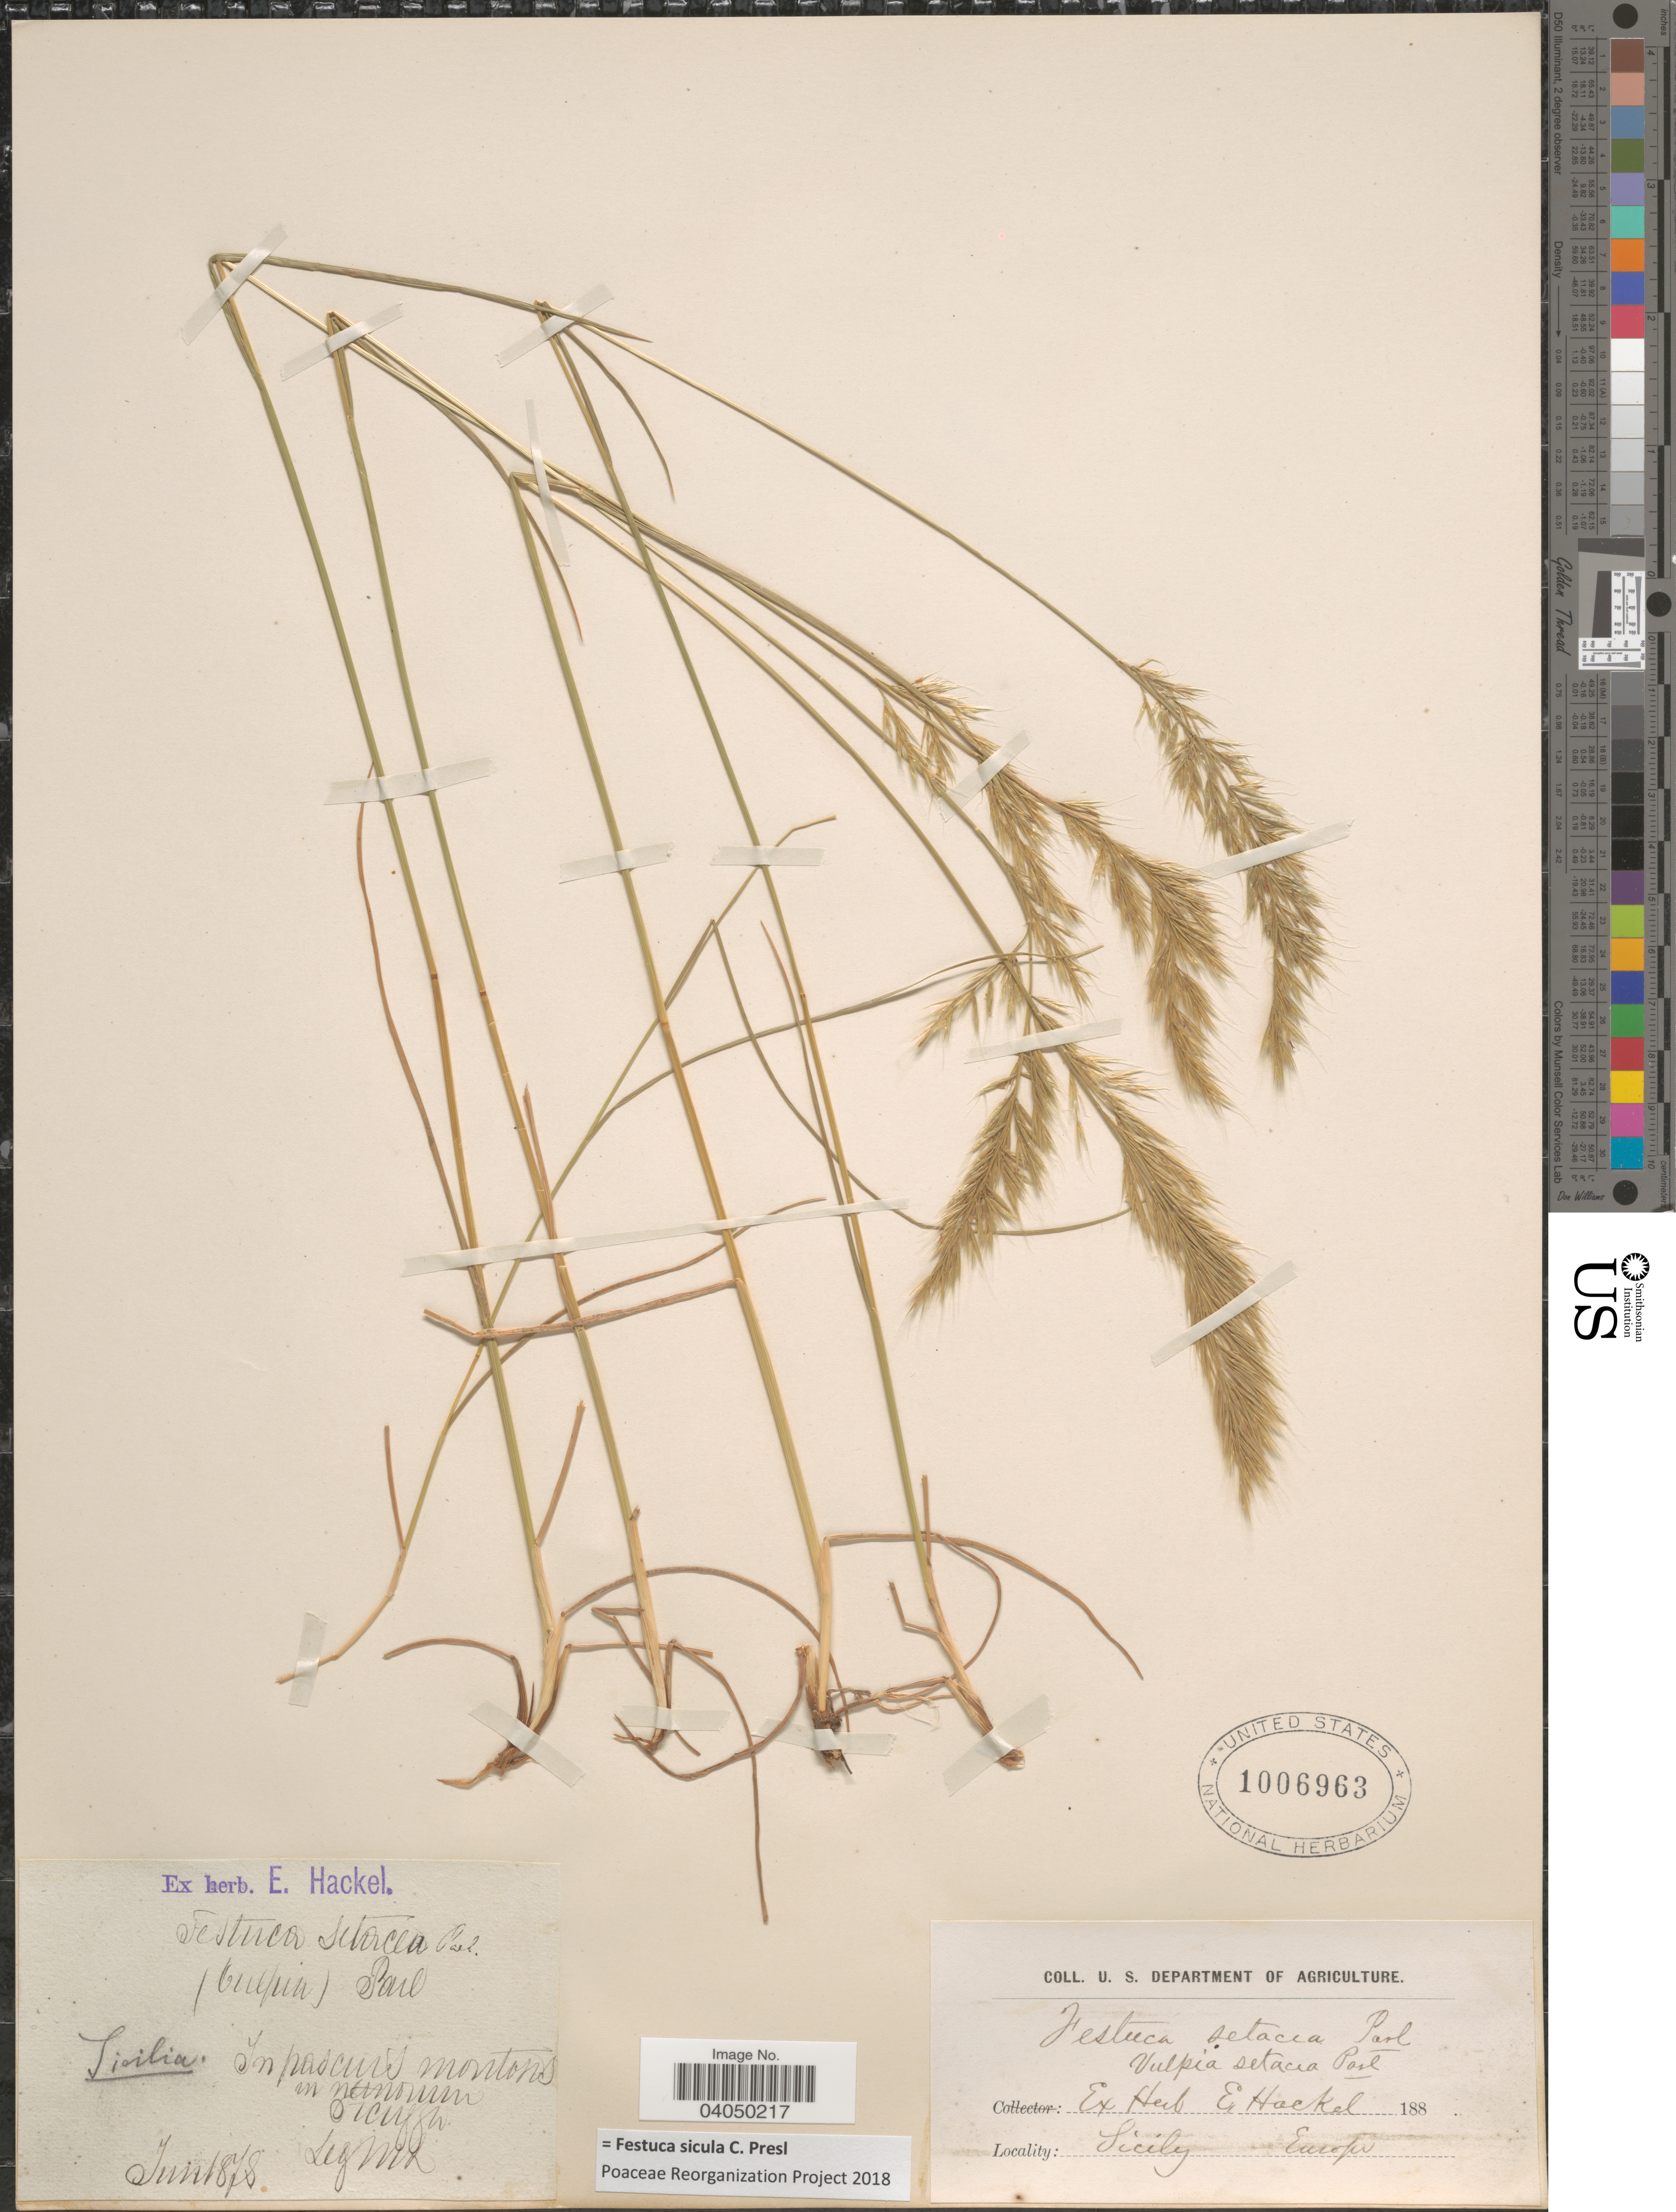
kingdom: Plantae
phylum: Tracheophyta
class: Liliopsida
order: Poales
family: Poaceae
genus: Festuca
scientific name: Festuca sicula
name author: C. Presl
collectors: M. L.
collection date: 1818-06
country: Italy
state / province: Siciliana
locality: Sicilia. Ficuzza.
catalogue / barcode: US 1006963